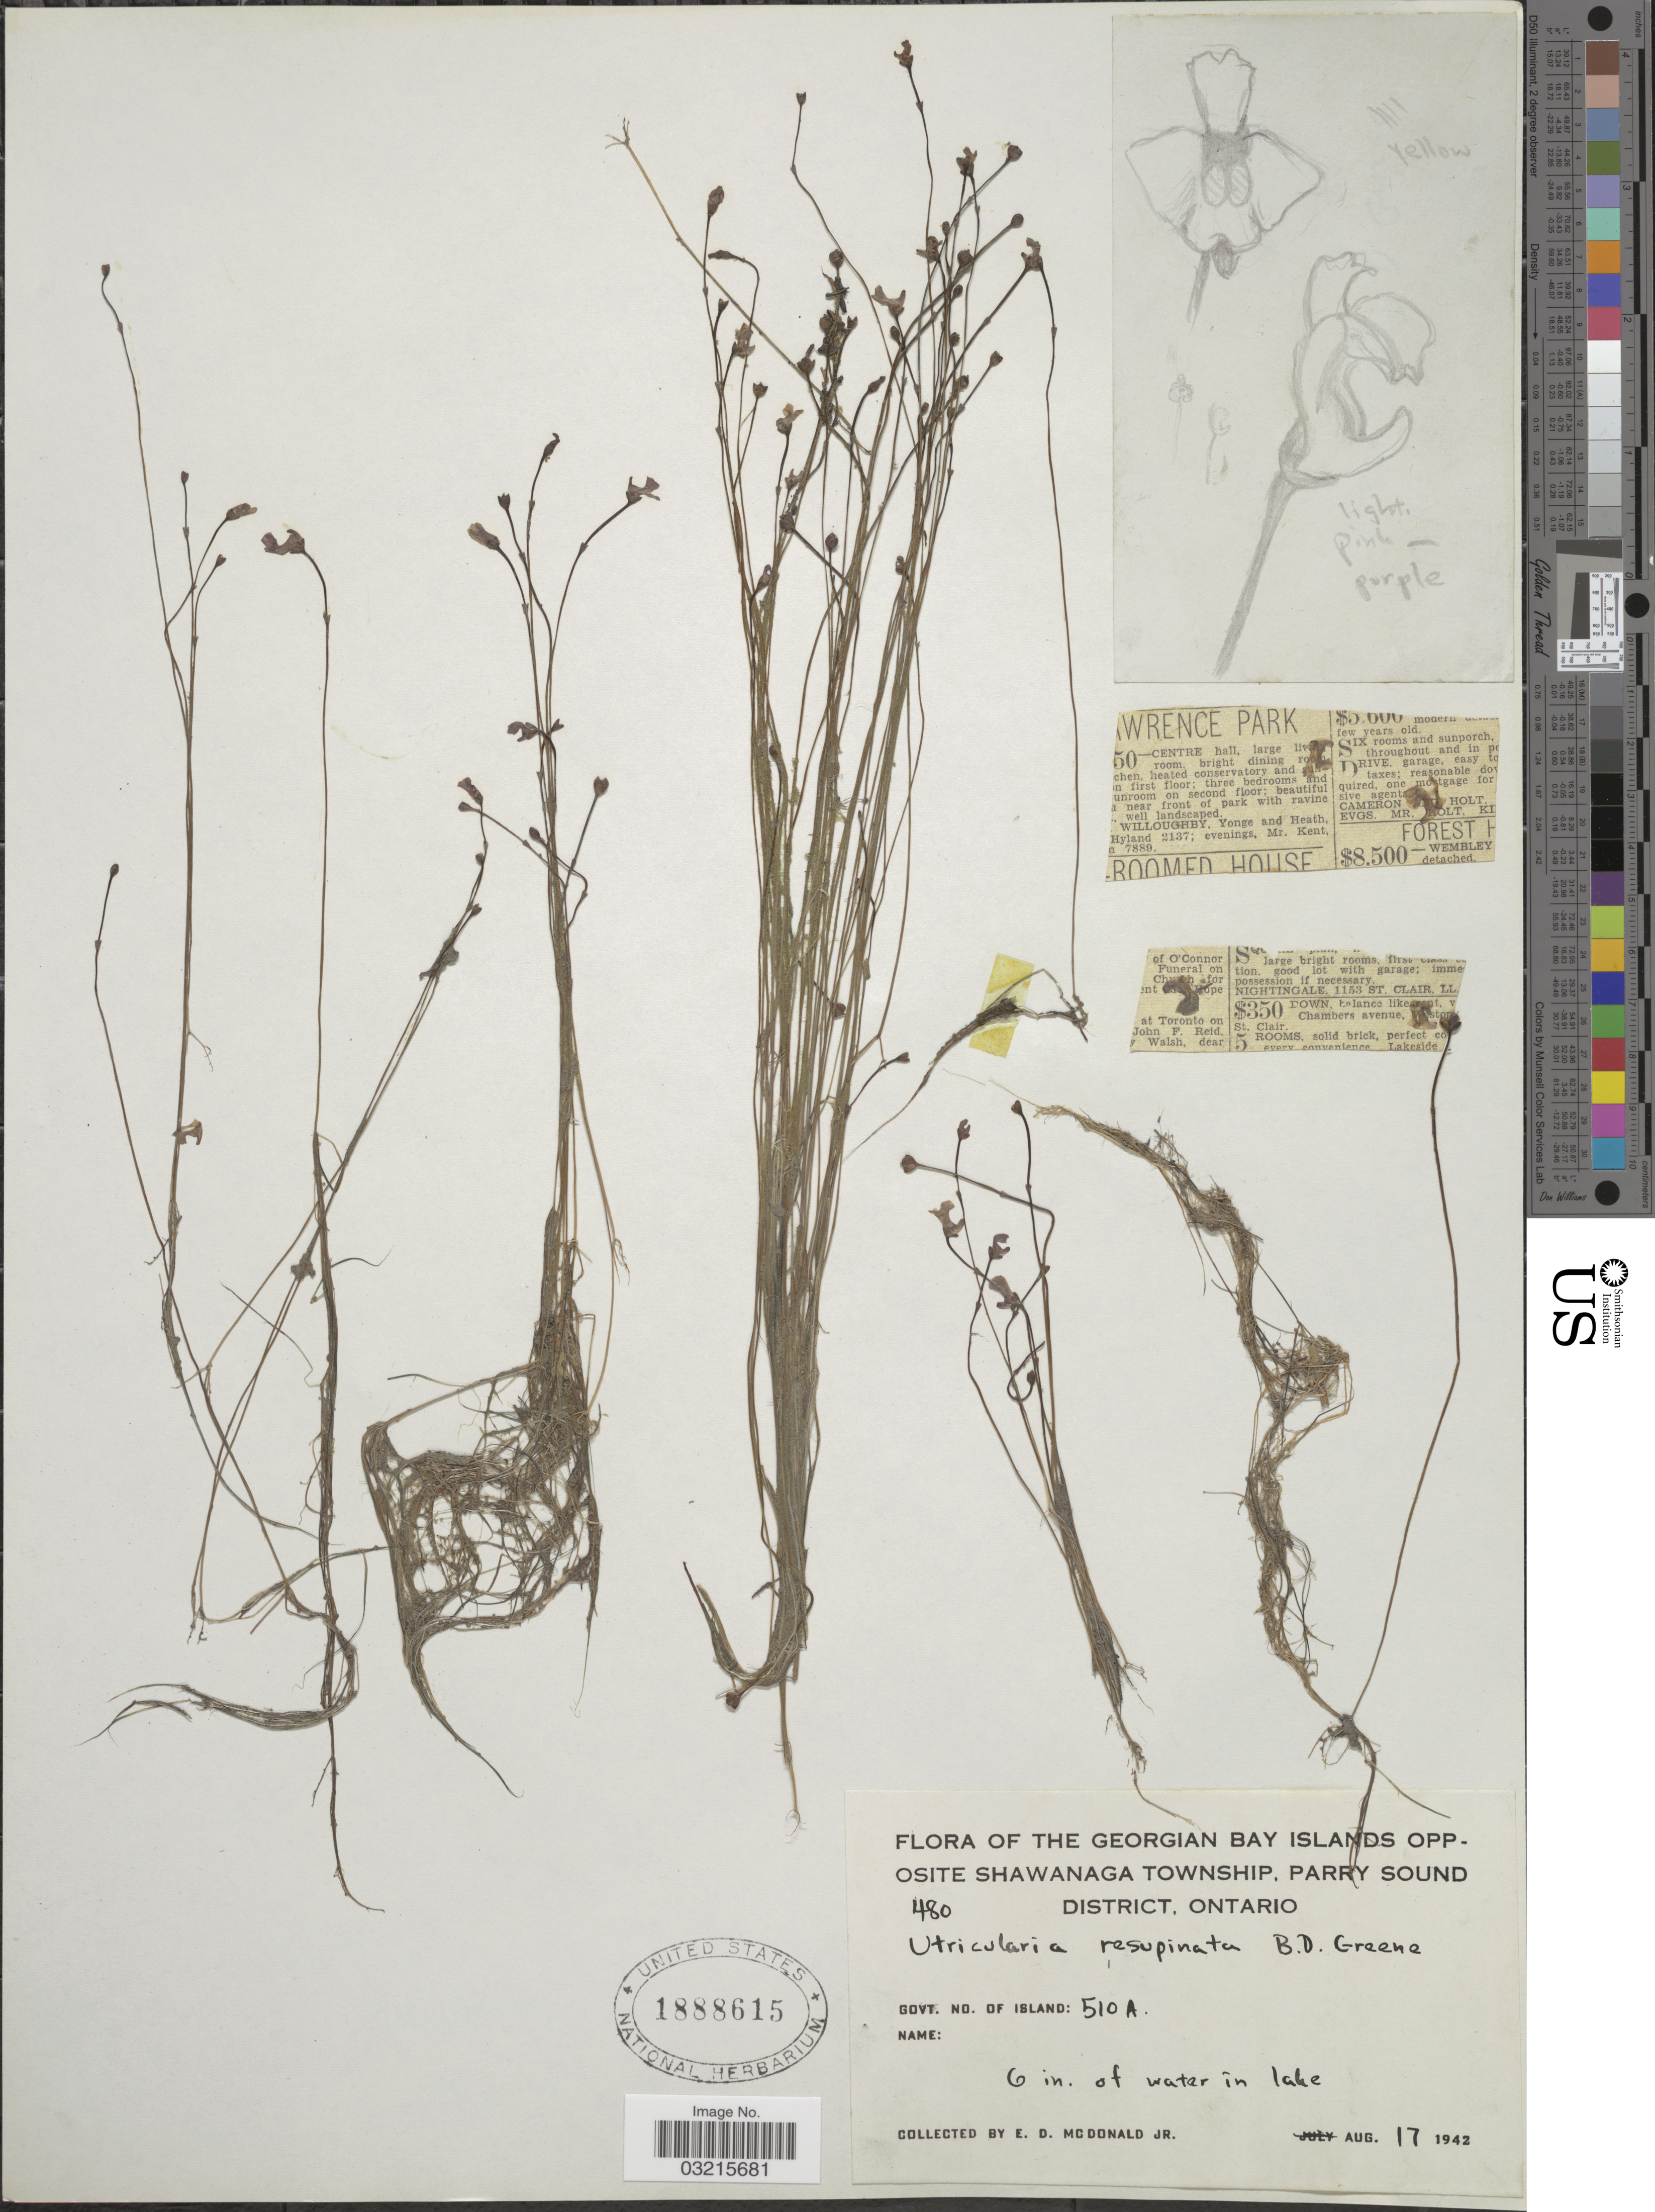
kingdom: Plantae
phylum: Tracheophyta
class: Magnoliopsida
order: Lamiales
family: Lentibulariaceae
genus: Utricularia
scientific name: Utricularia resupinata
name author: B.D. Greene ex Bigelow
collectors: E. D. McDonald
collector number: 480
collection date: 1942-08-17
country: Canada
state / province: Ontario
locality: The Georgian Bay Islands Opposite Shawanaga Township, Parry Sound District, Govt. No. of Island: 510 A.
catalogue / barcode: US 1888615